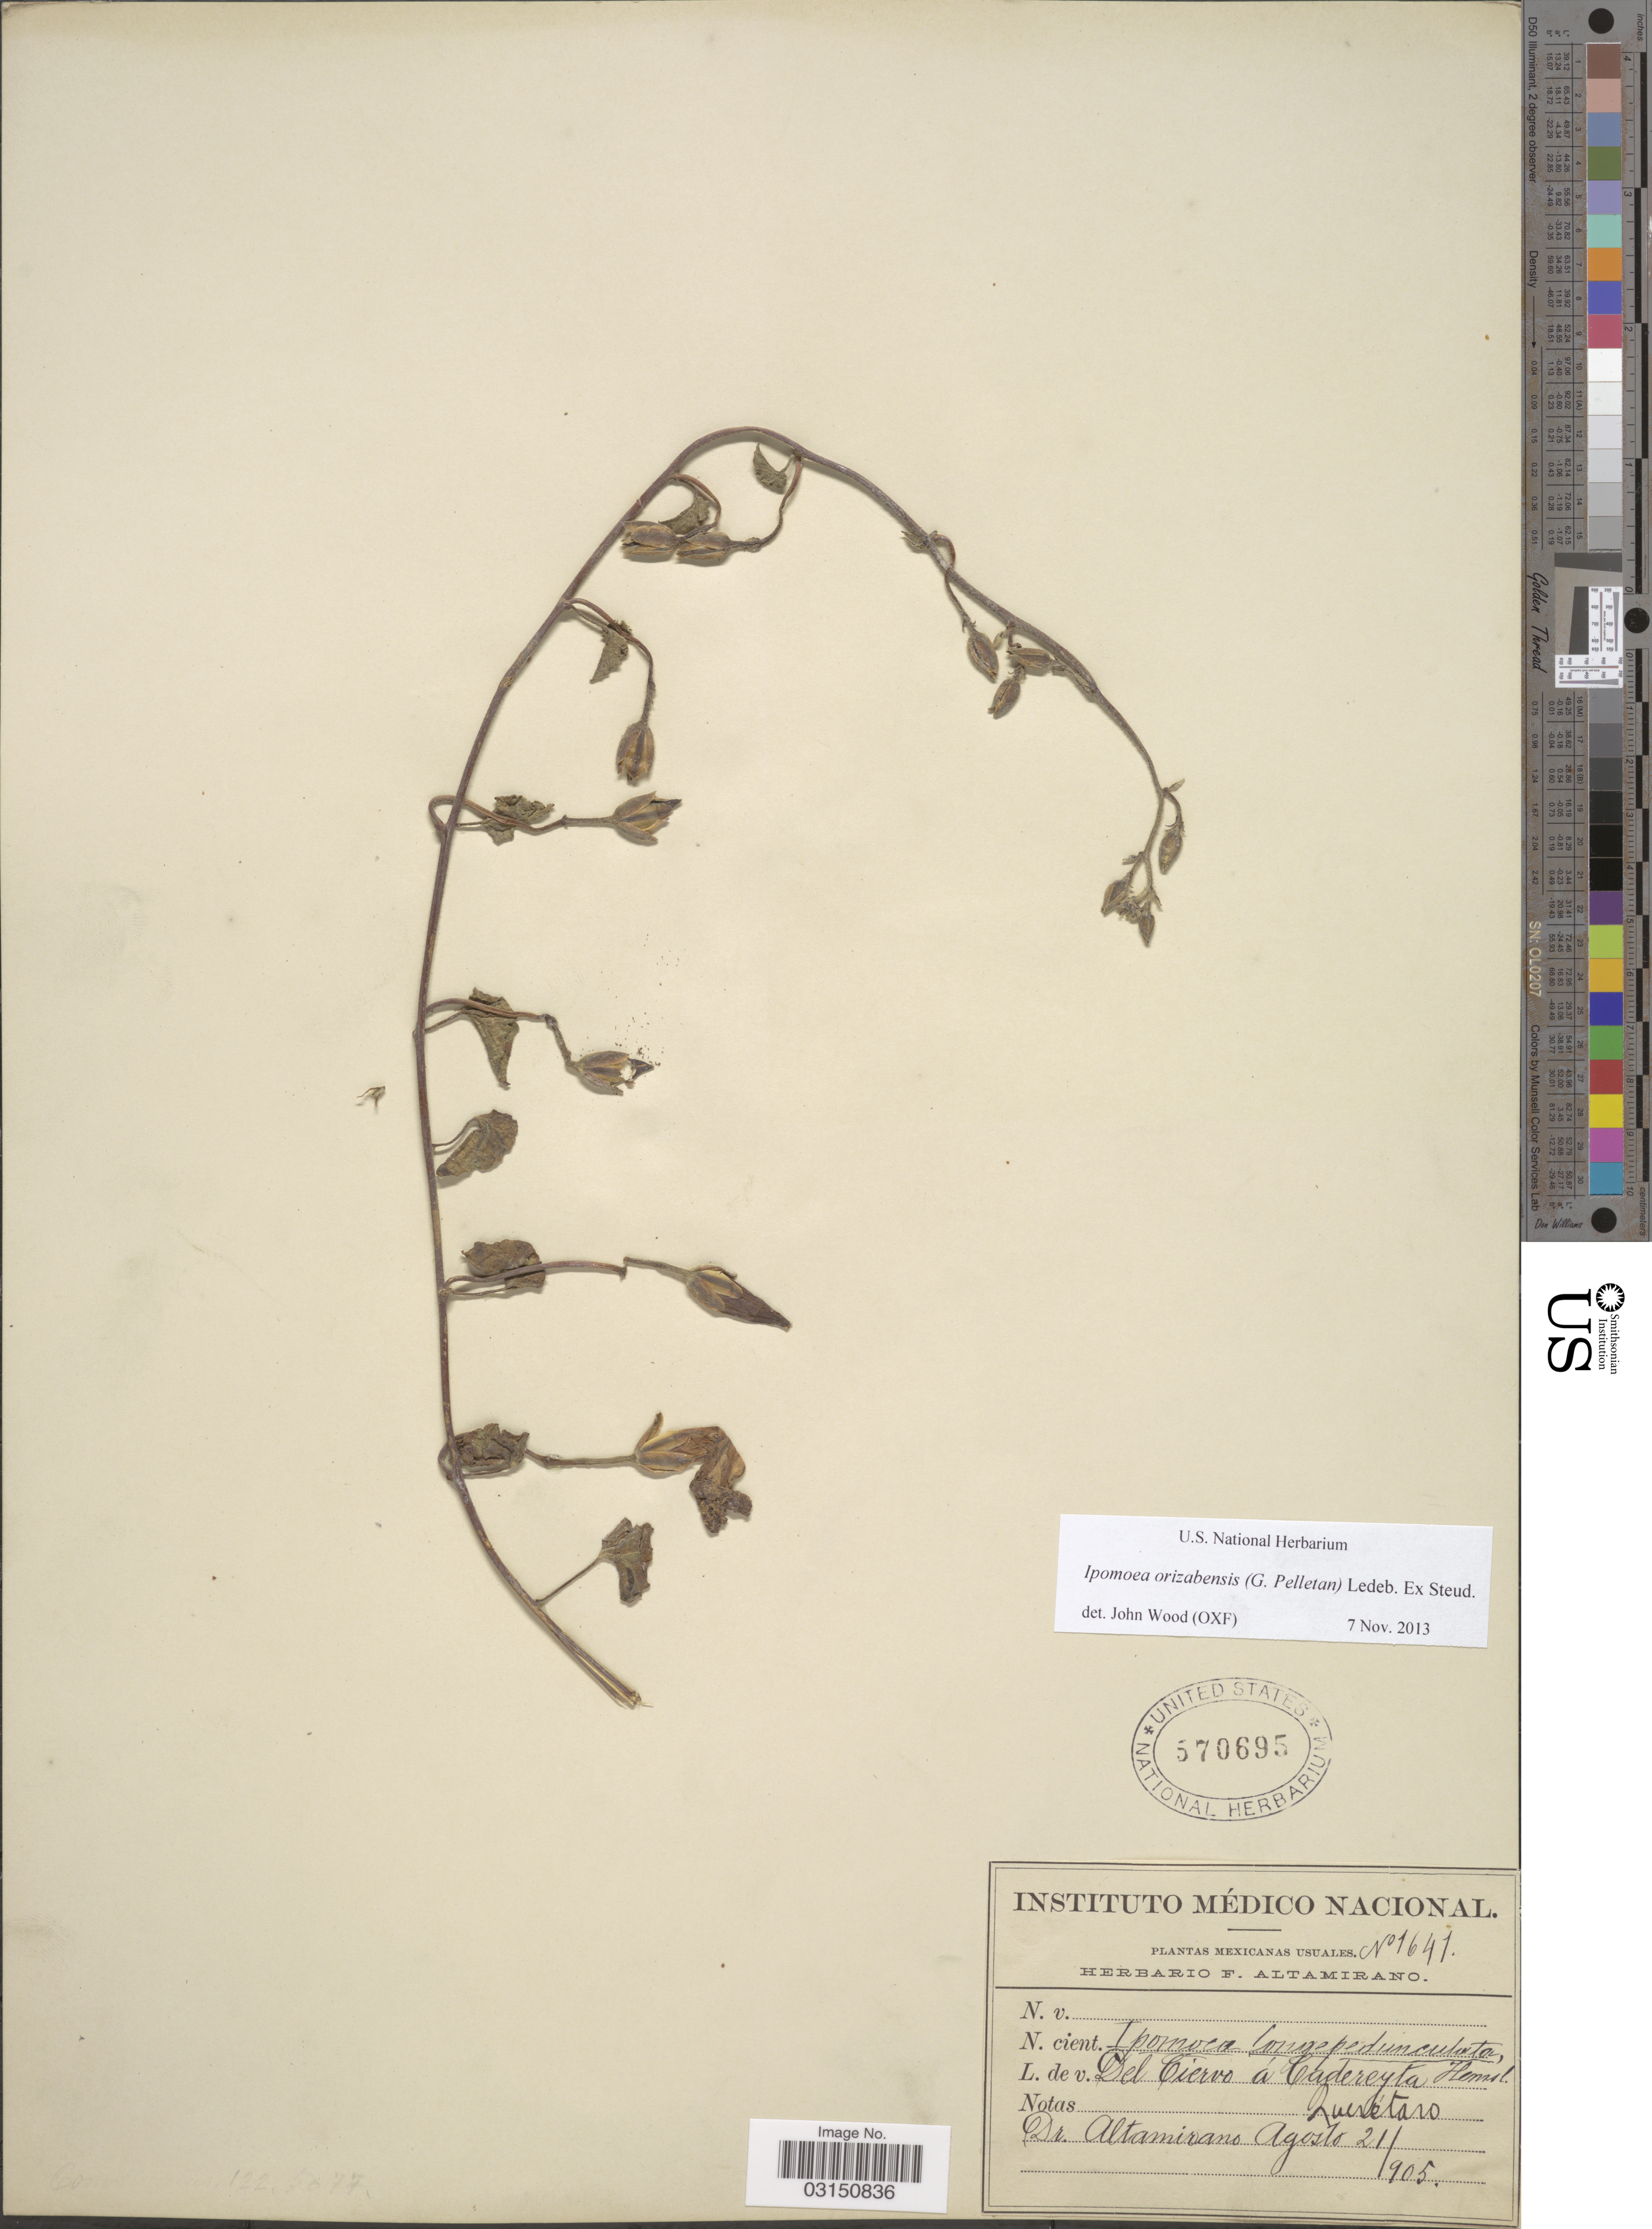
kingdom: Plantae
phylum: Tracheophyta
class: Magnoliopsida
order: Solanales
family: Convolvulaceae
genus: Ipomoea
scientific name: Ipomoea orizabensis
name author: (G. Pelletan) Ledeb. ex Steud.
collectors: F. Altamirano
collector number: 1641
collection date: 1905-08-21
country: Mexico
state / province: Querétaro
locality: Mexicanas Usuales. Del Ciervo á Cadereyta.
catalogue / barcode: US 570695